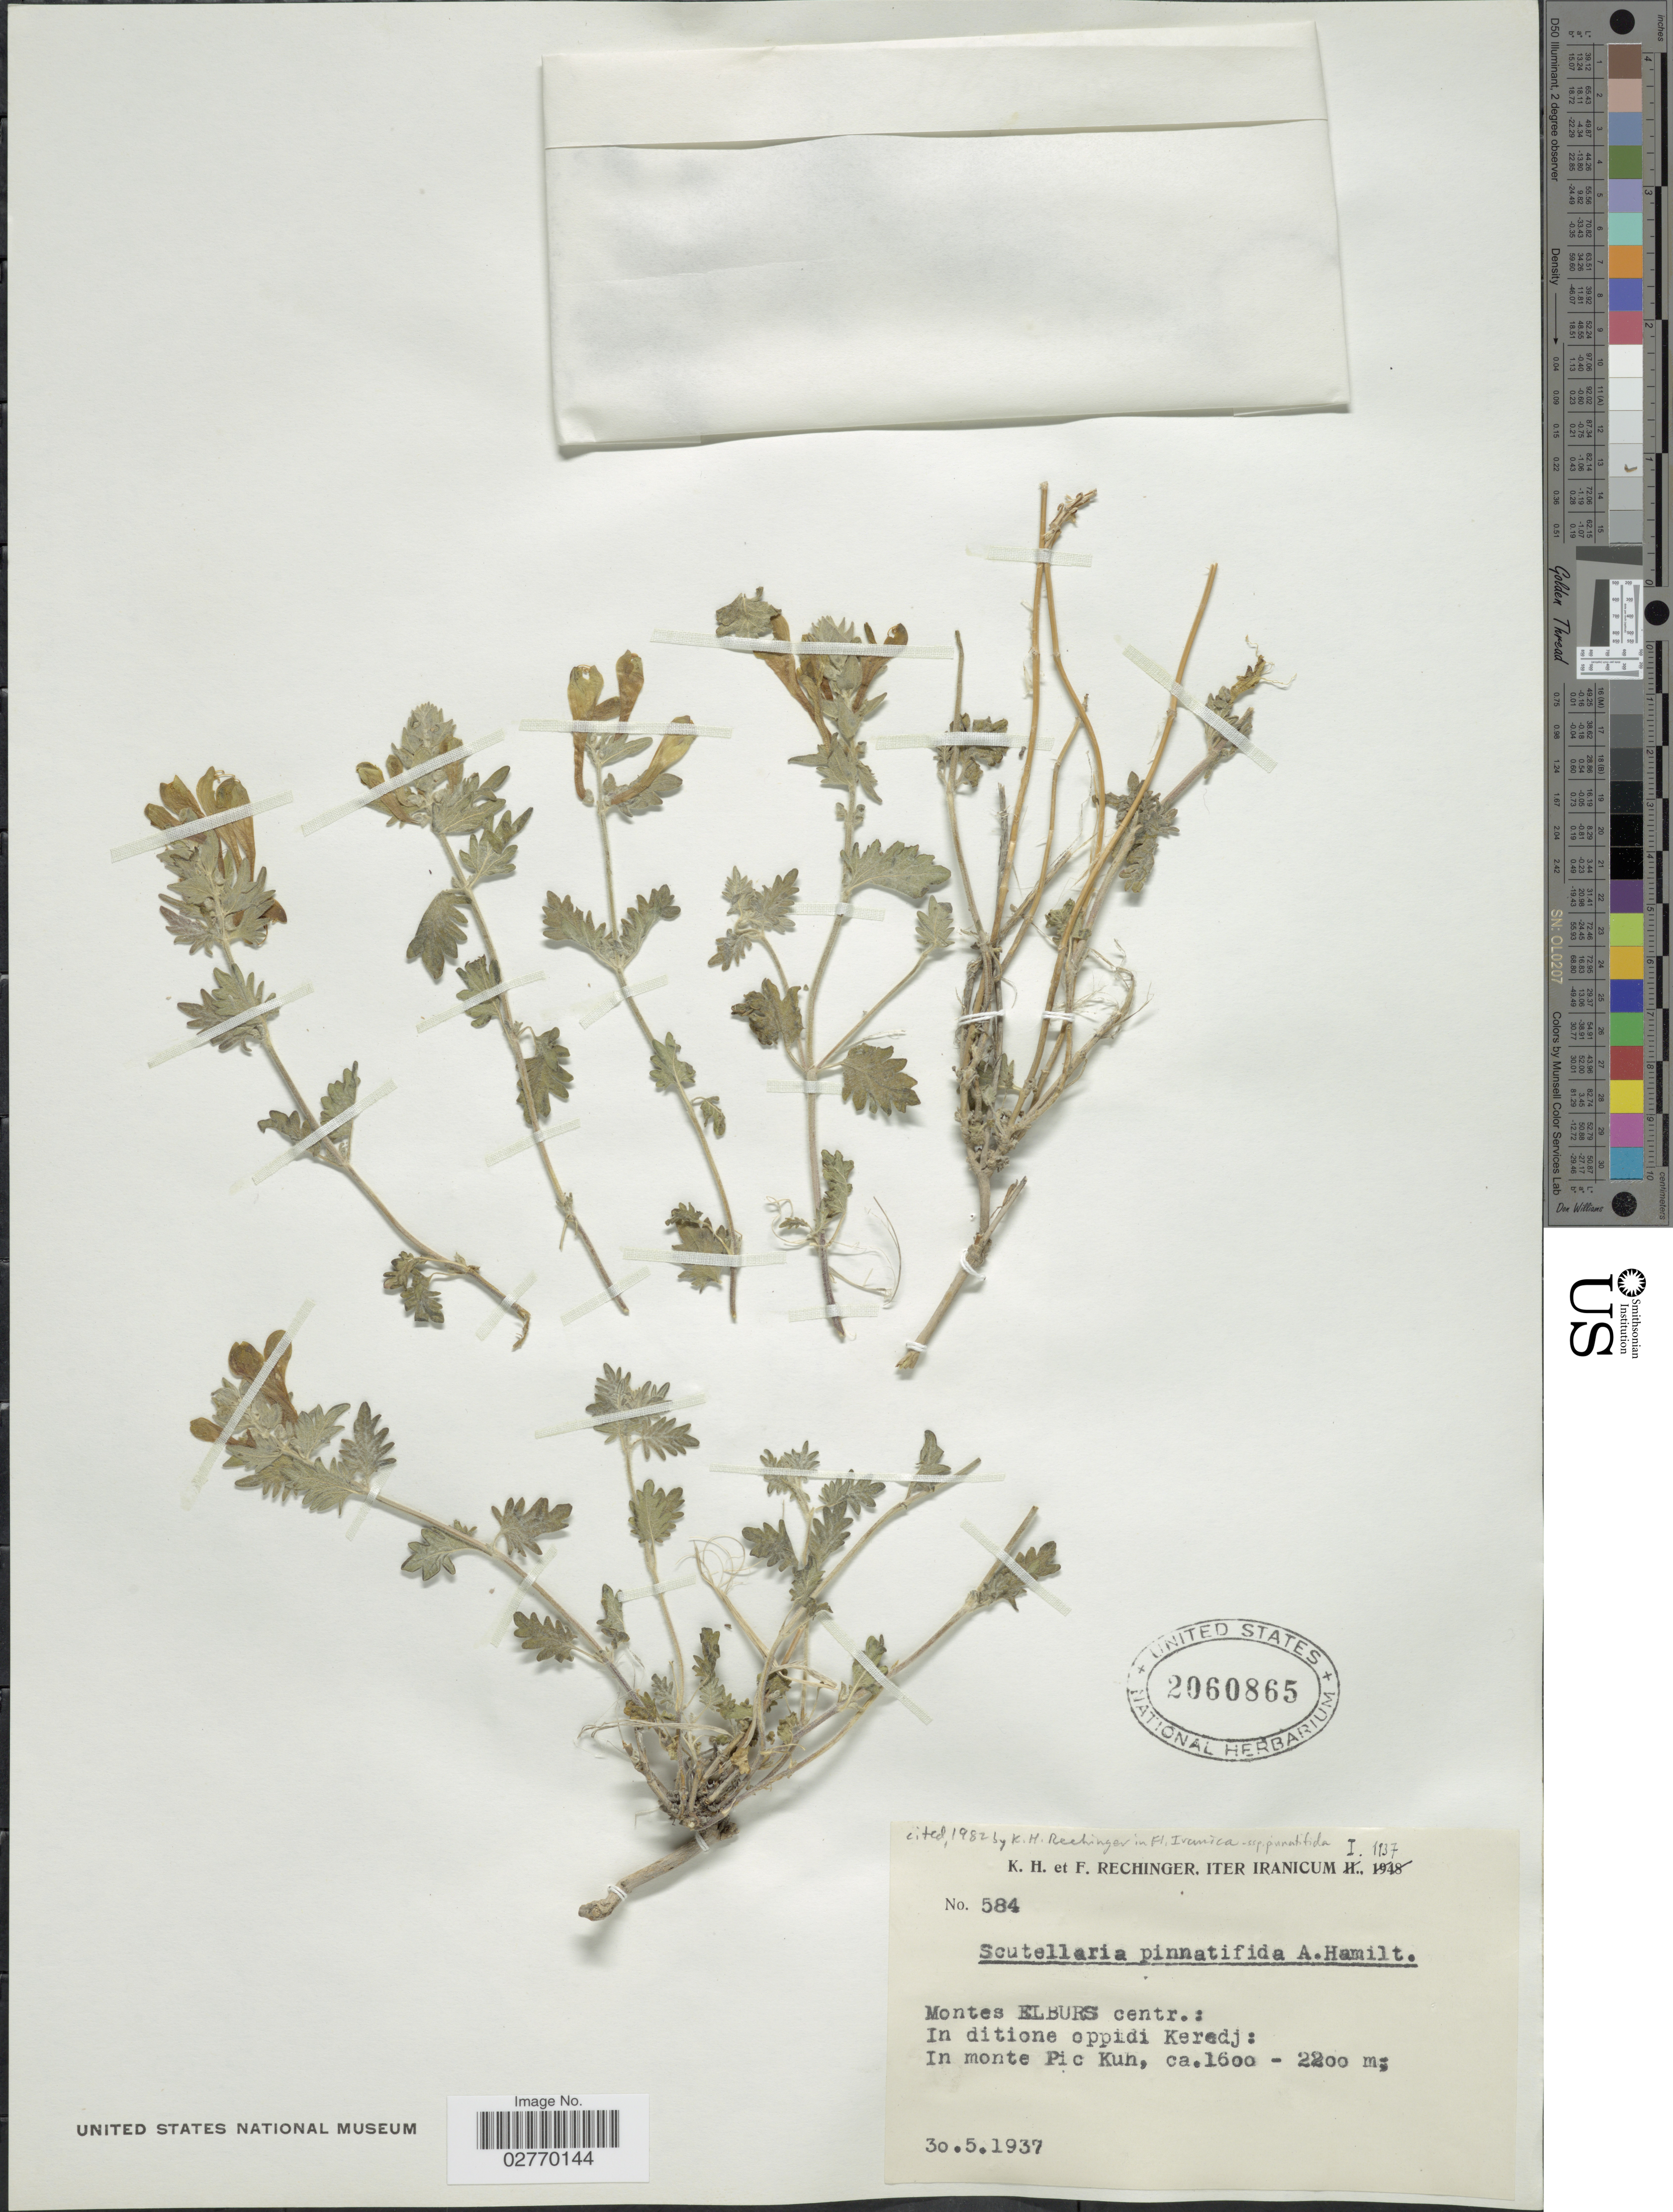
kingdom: Plantae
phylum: Tracheophyta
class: Magnoliopsida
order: Lamiales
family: Lamiaceae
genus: Scutellaria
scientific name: Scutellaria pinnatifida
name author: A. Ham.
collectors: K. H. Rechinger & F. Rechinger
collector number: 584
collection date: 1937-05-30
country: Iran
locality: Montes Elburs centr.: In ditione oppidi Keredj: In monte Pic Kuh.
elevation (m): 1600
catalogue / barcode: US 2060865